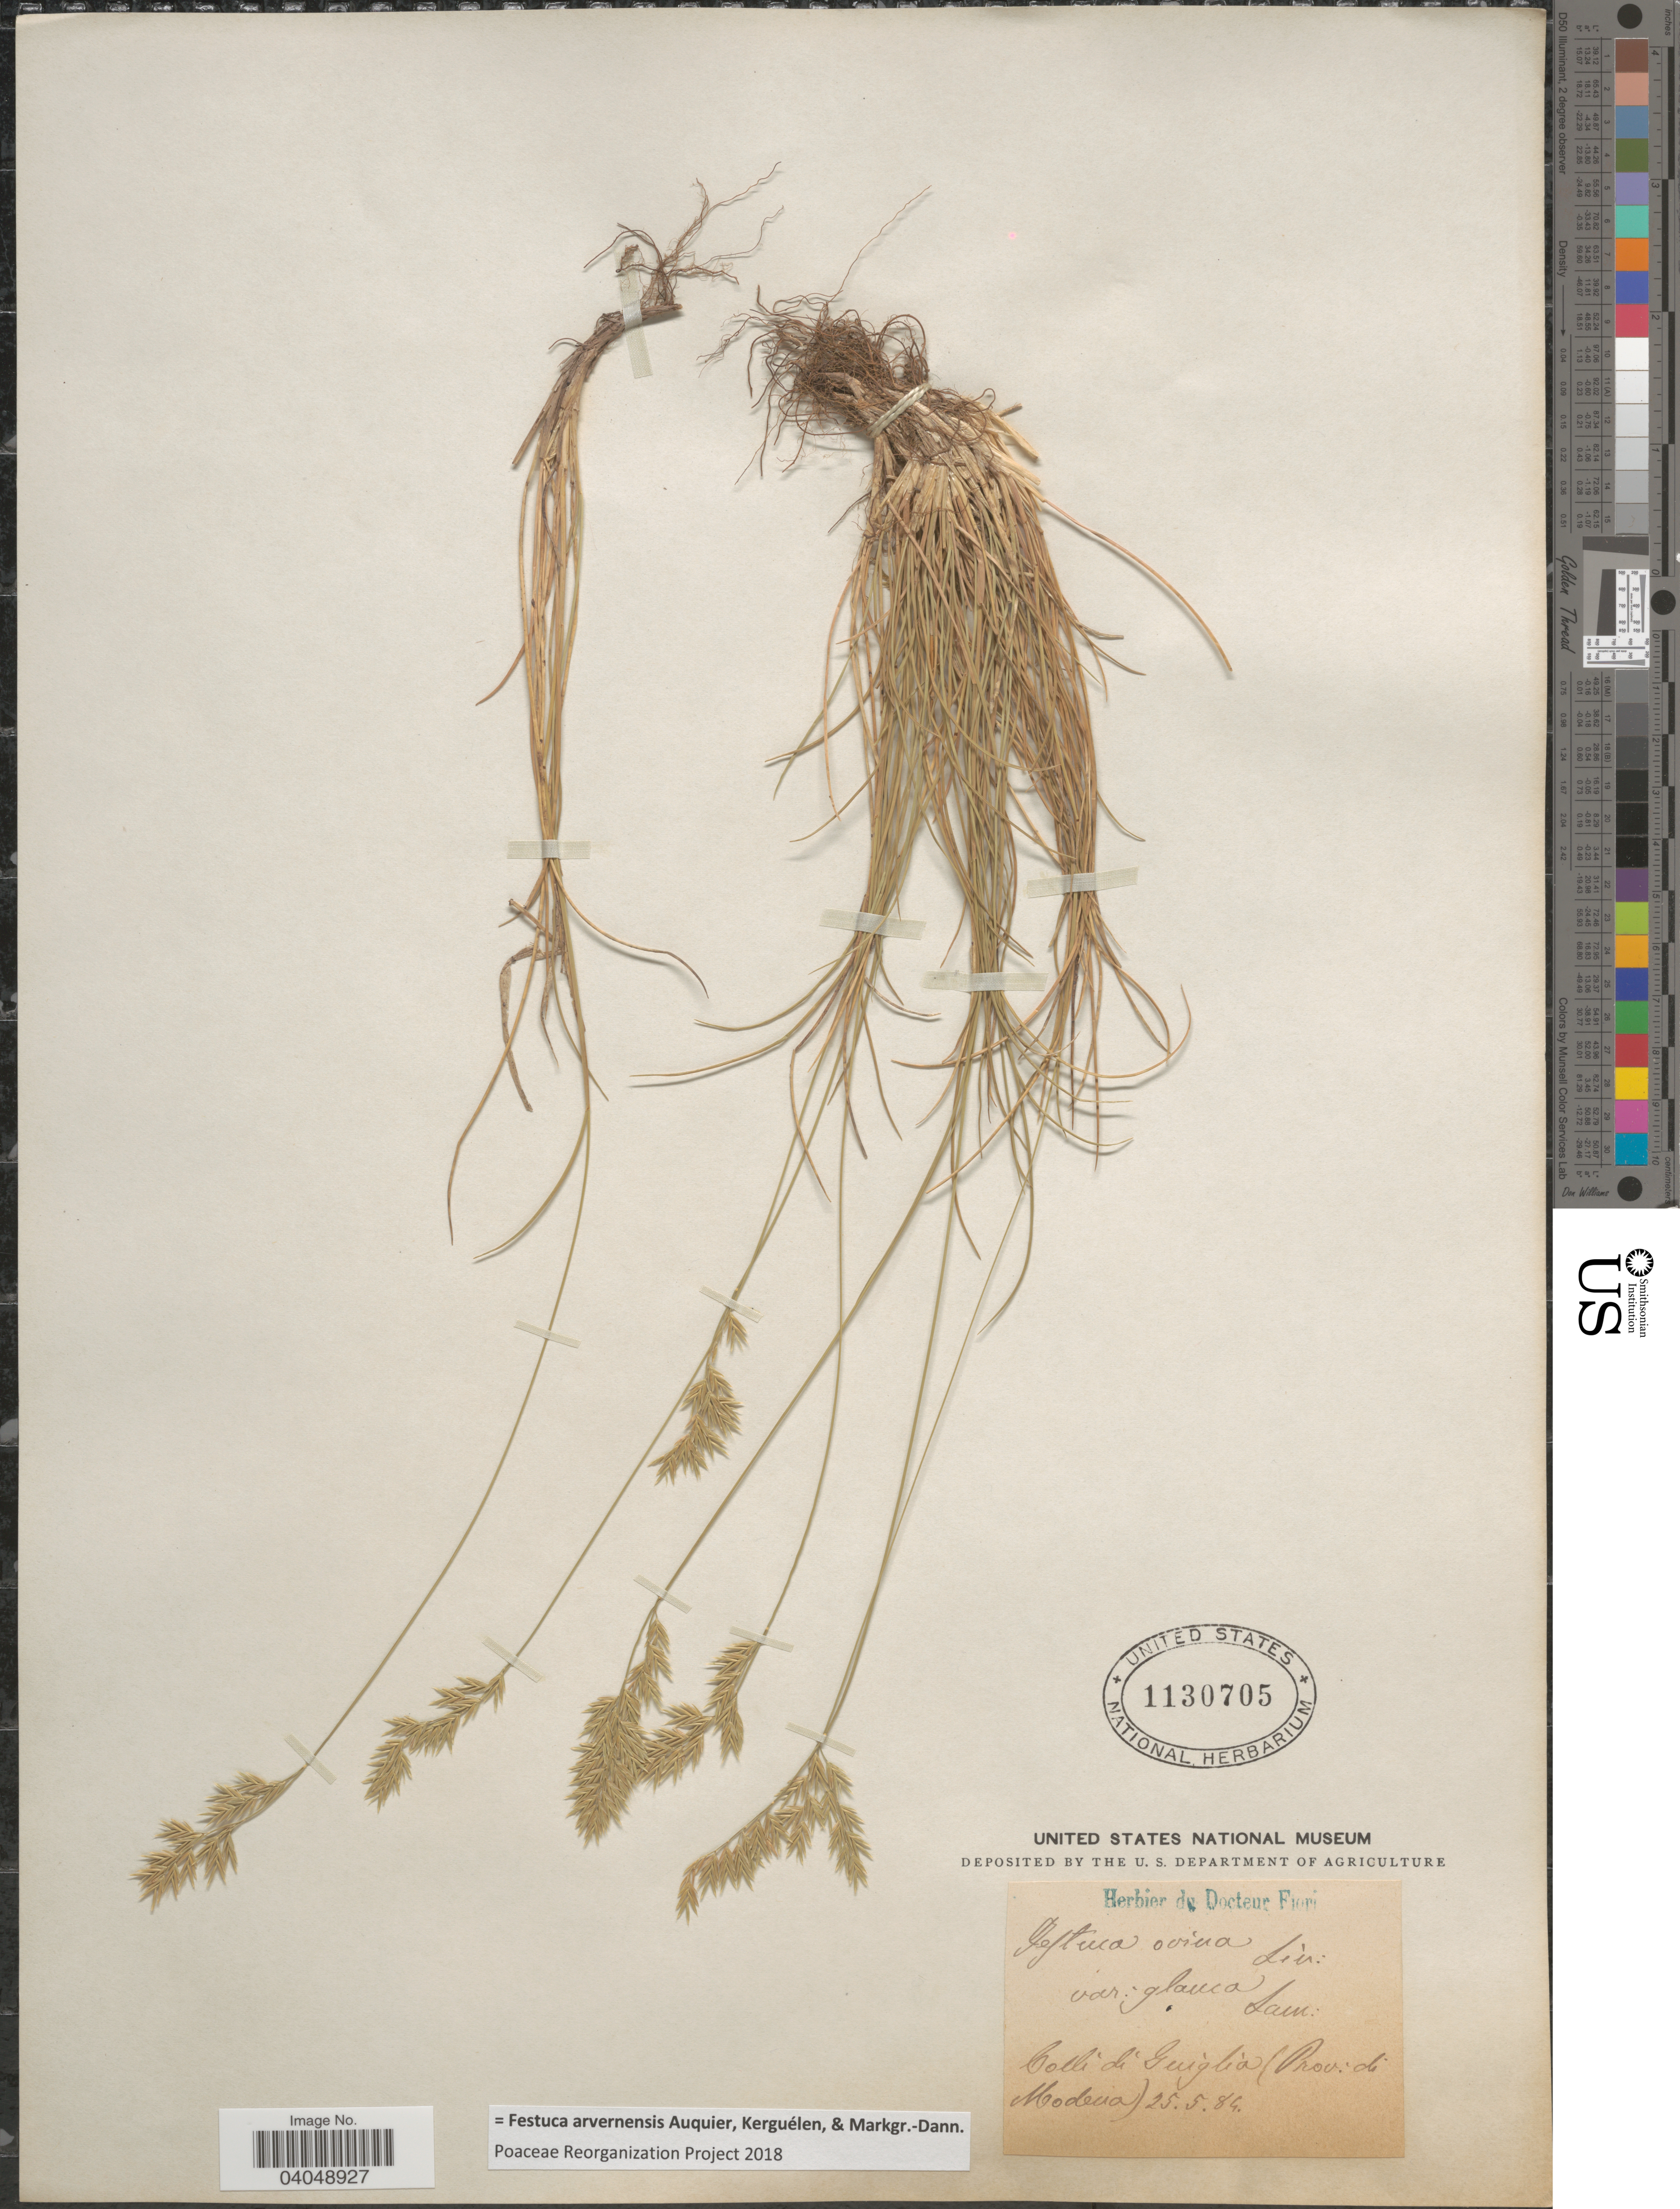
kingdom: Plantae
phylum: Tracheophyta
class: Liliopsida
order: Poales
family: Poaceae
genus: Festuca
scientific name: Festuca arvernensis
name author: Auquier et al.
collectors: ex herb. Docteur Fiori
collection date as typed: Transcribed d/m/y: 25/5/84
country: Italy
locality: Colli di Guiglia (Prov. di Modena).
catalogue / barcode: US 1130705